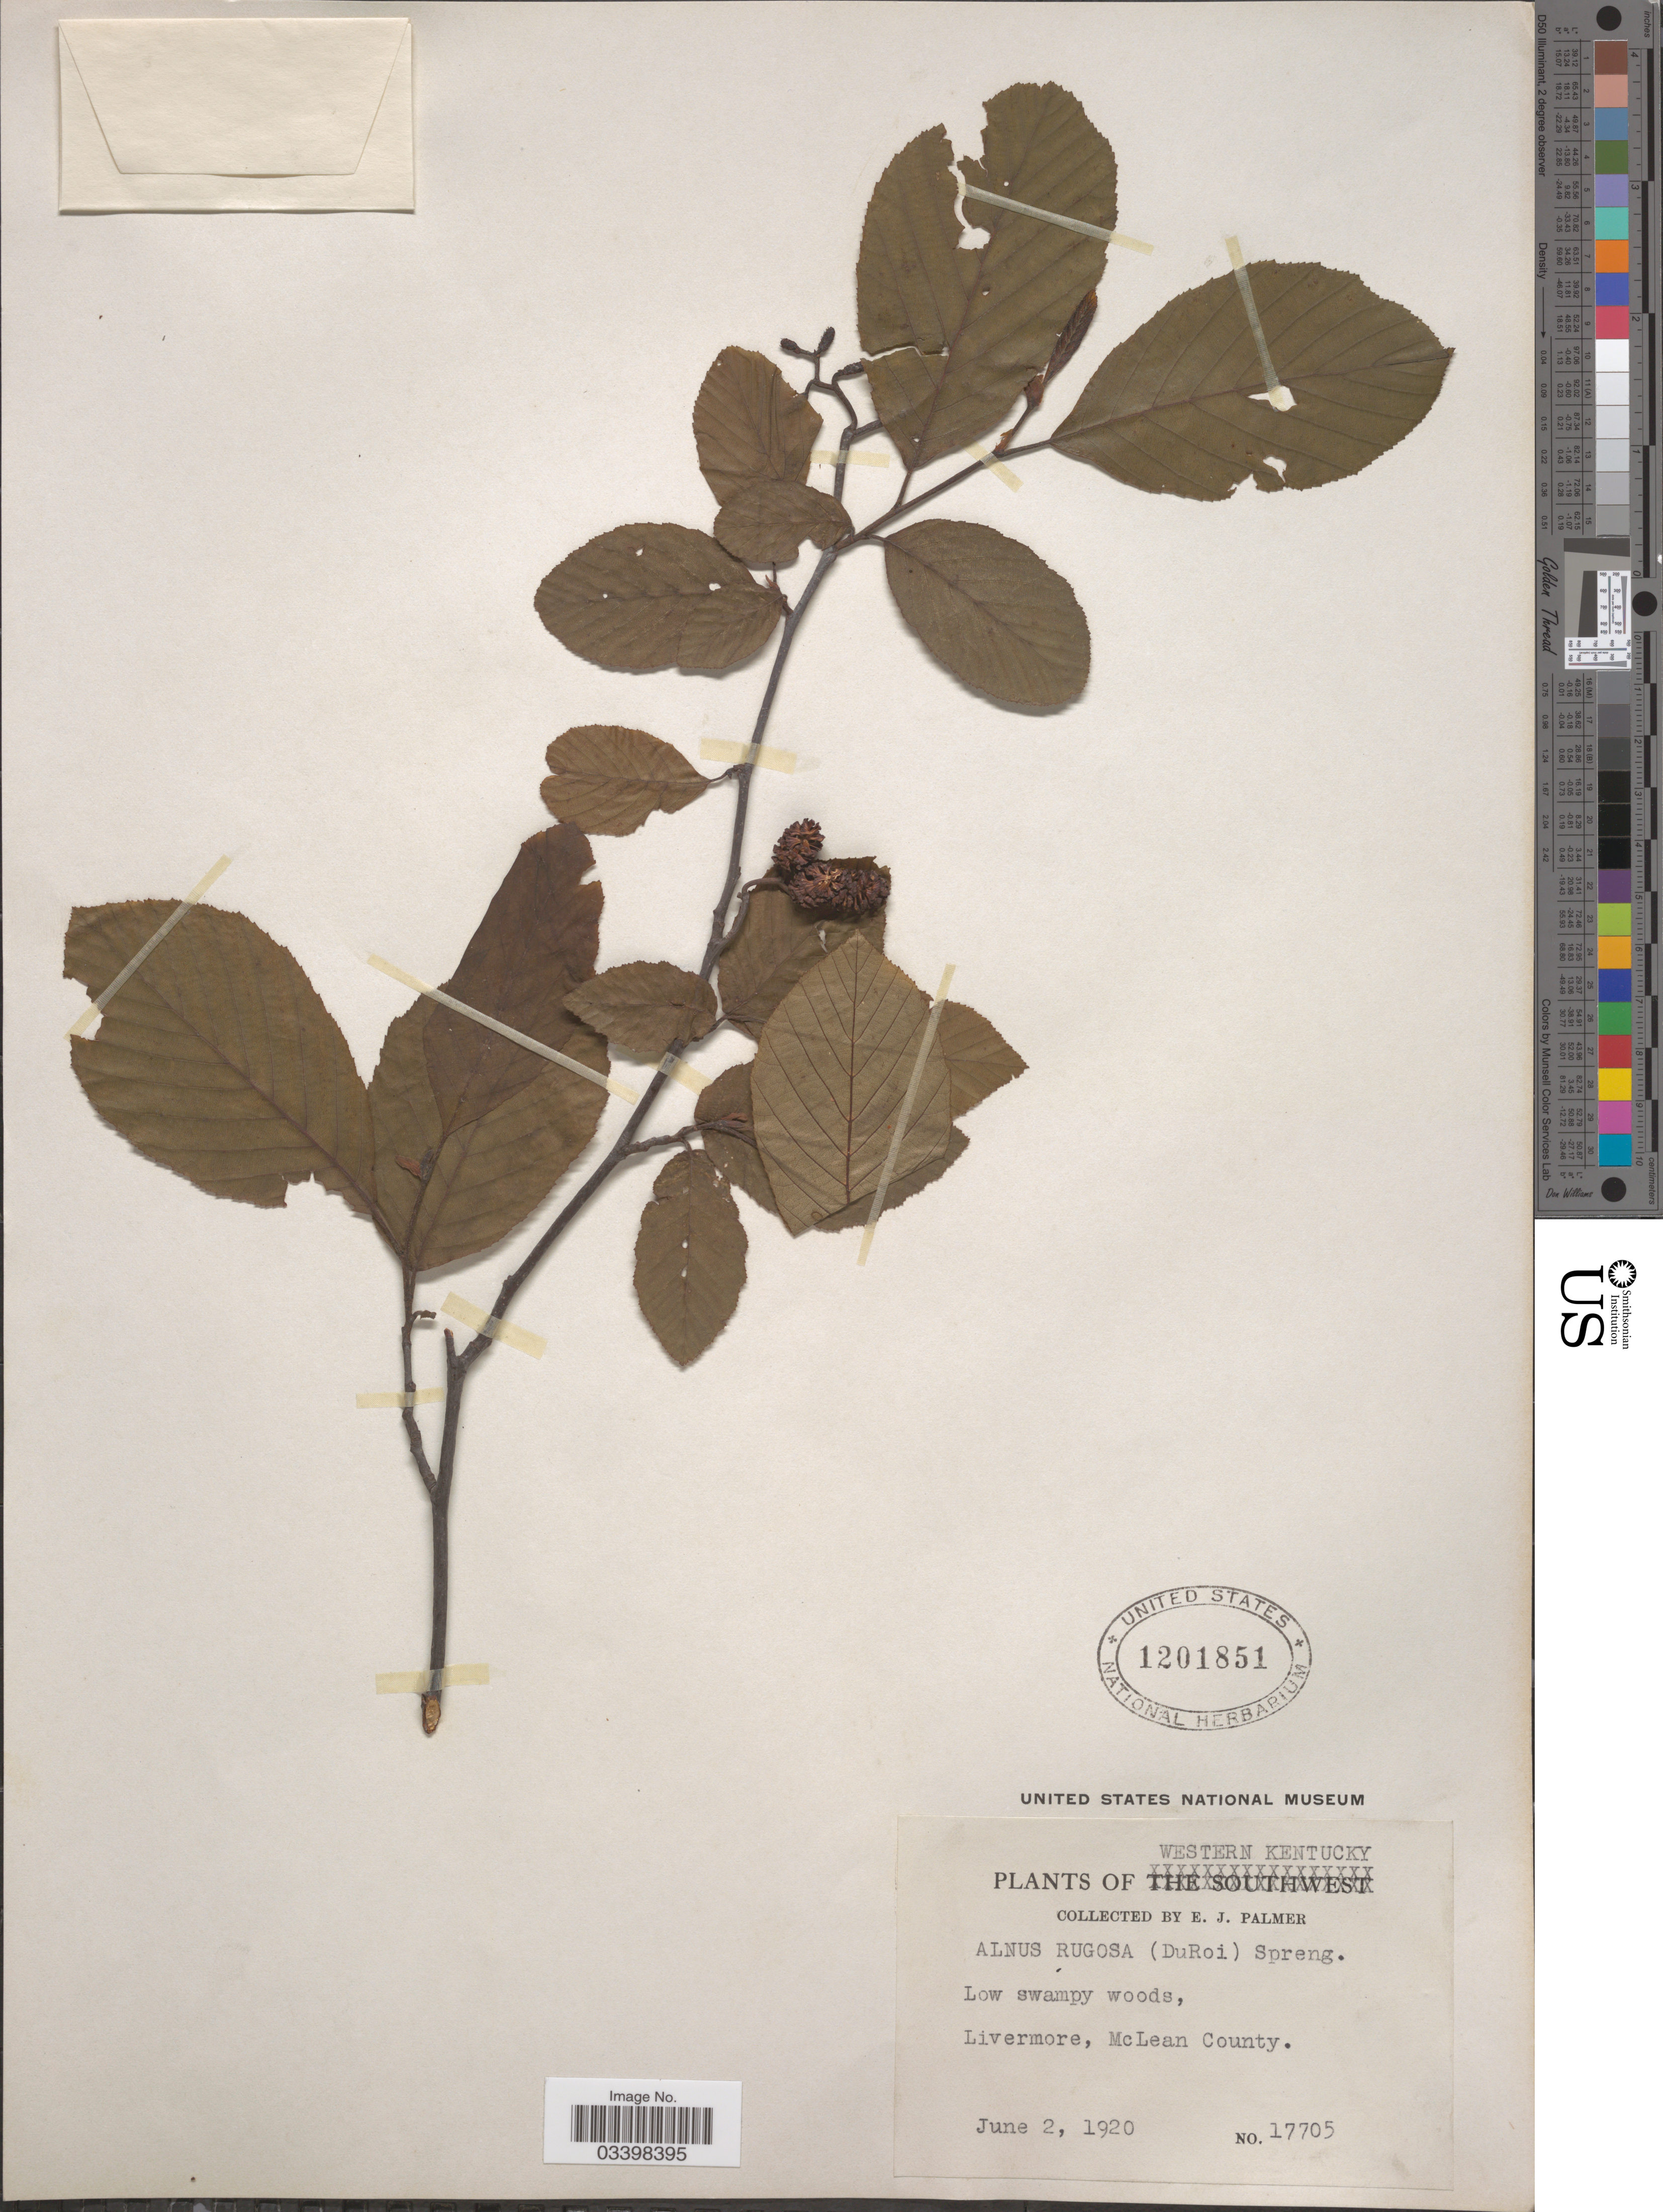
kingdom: Plantae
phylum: Tracheophyta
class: Magnoliopsida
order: Fagales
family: Betulaceae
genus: Alnus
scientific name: Alnus serrulata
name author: (Aiton) Willd.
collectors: E. J. Palmer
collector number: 17705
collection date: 1920-06-02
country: United States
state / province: Kentucky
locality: Western Kentucky. Livermore, McLean County.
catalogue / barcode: US 1201851